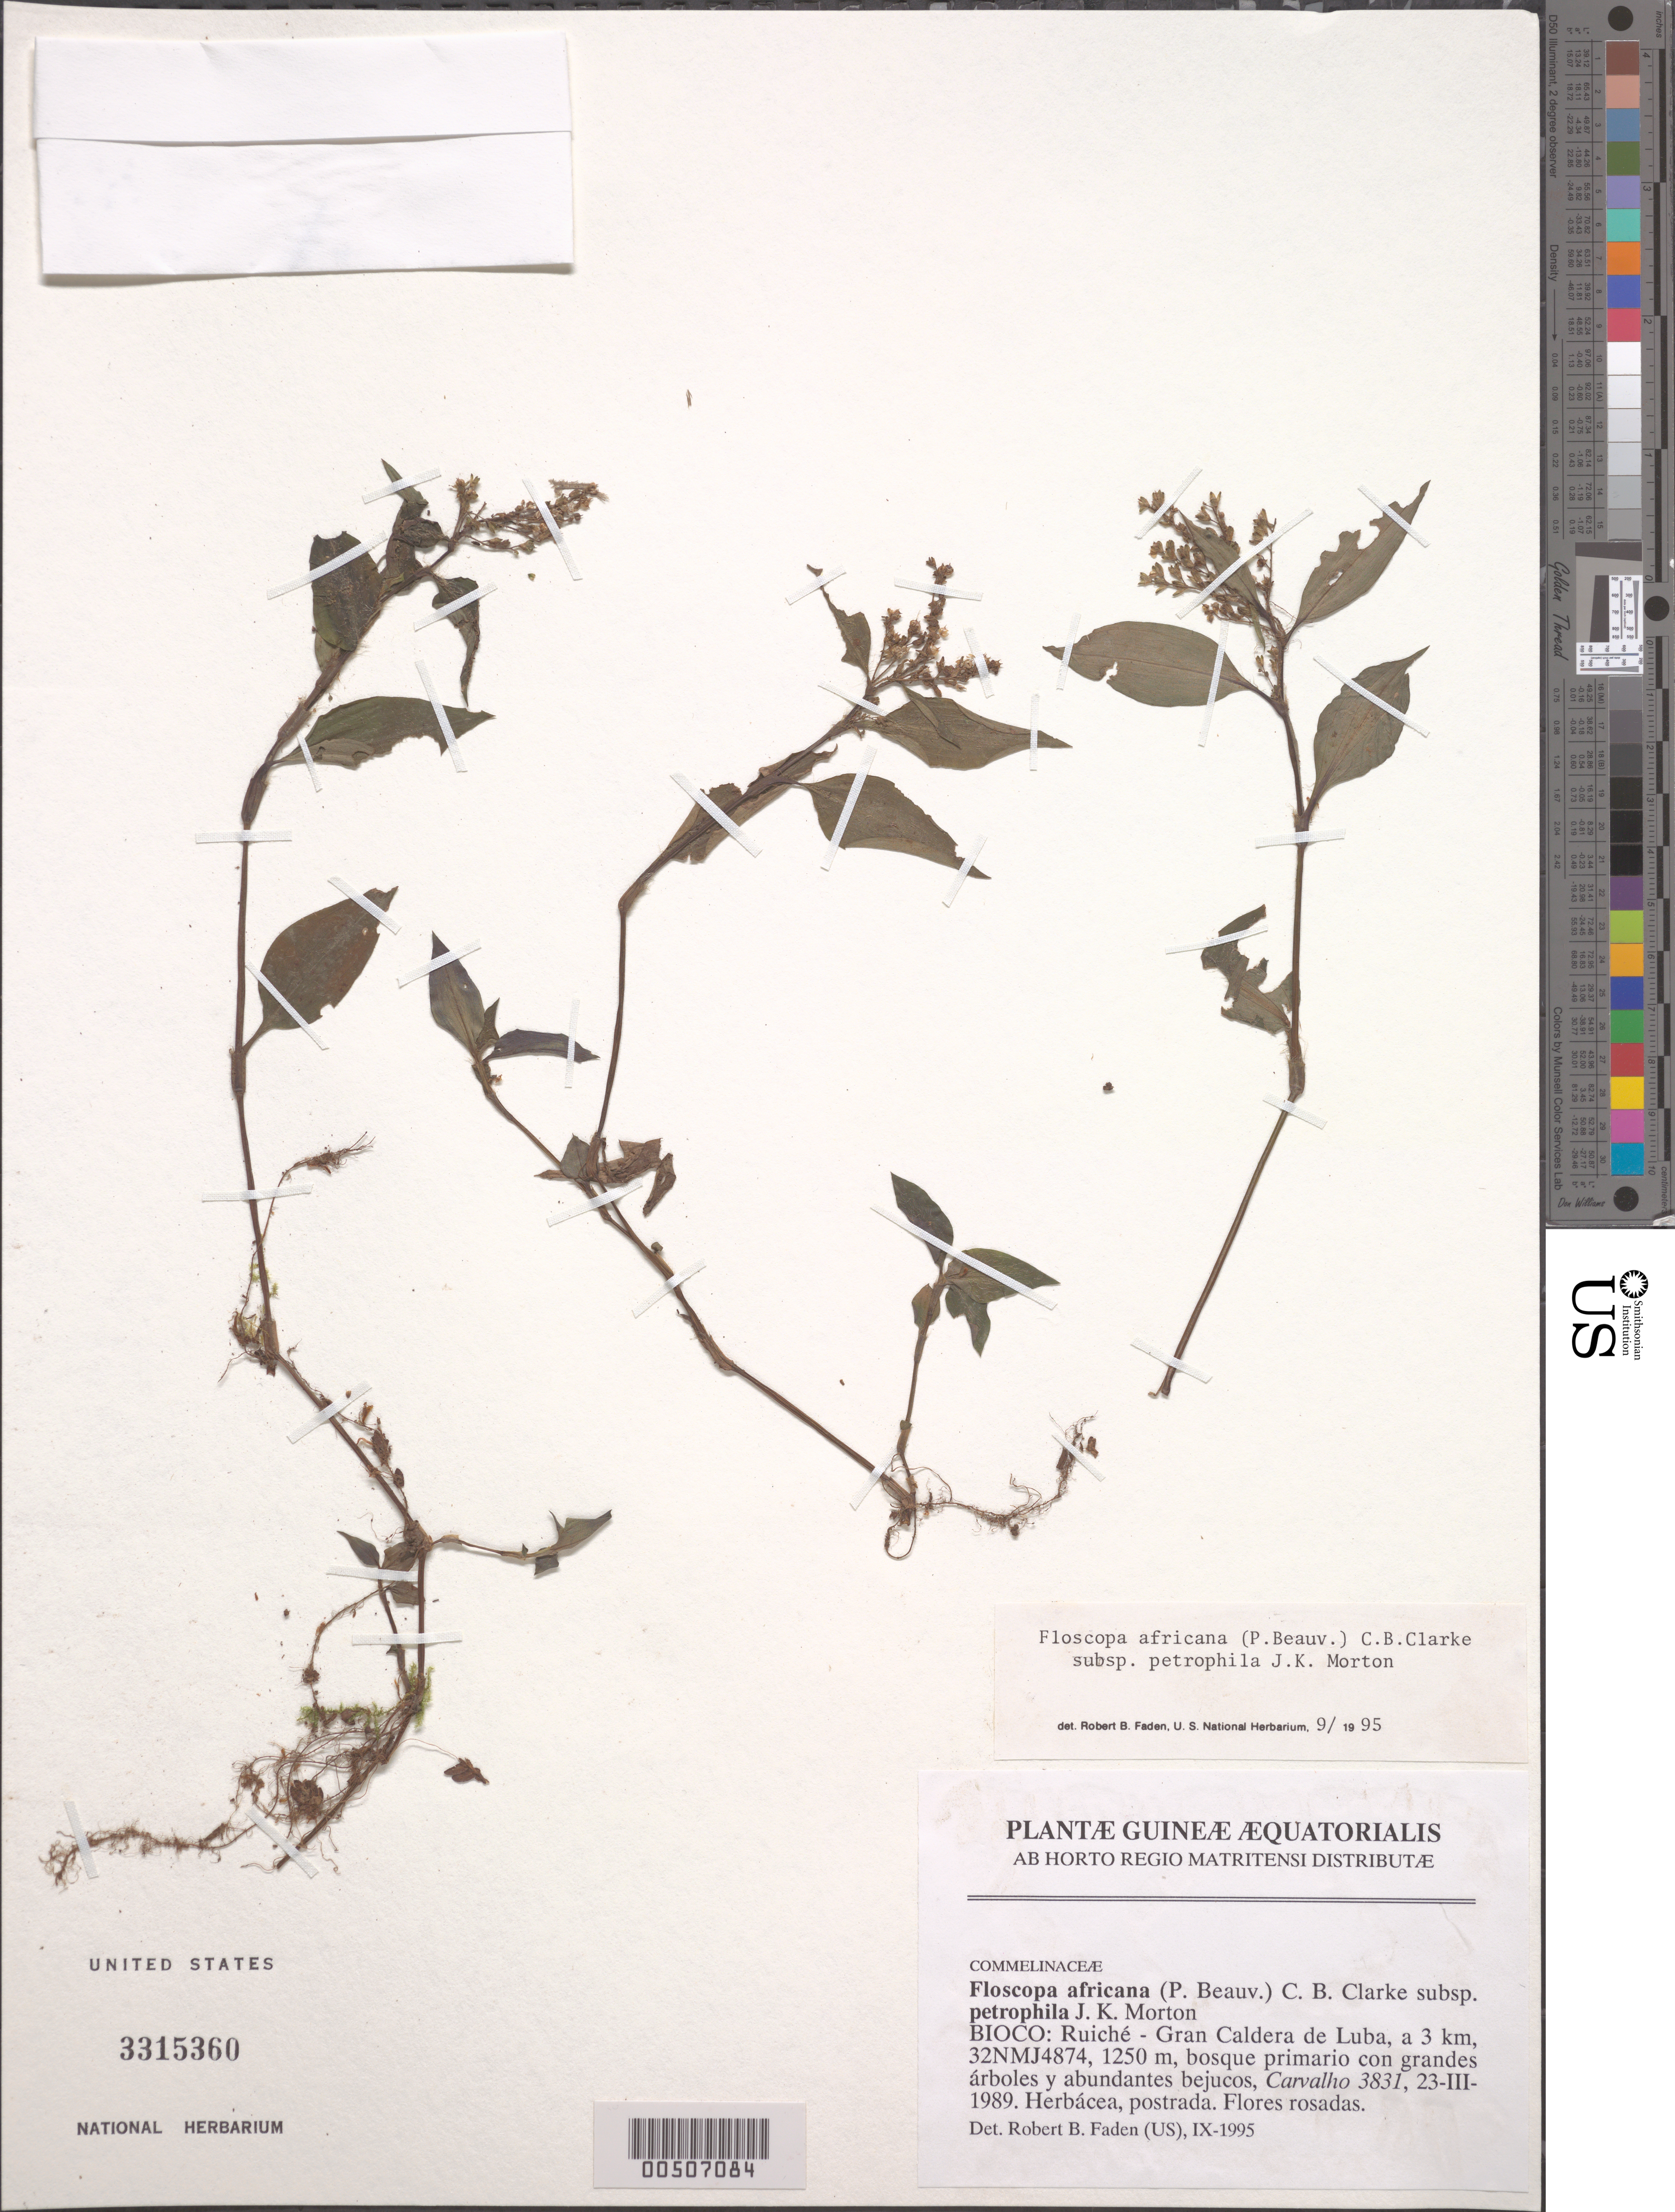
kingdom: Plantae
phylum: Tracheophyta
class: Liliopsida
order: Commelinales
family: Commelinaceae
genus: Floscopa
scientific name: Floscopa africana subsp. petrophila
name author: J.K. Morton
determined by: Faden, Robert B., (US), Smithsonian Institution - National Museum of Natural History (UNITED STATES)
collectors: Carvalho, --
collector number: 3831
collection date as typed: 23 Mar 1989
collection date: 1989-03-23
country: Equatorial Guinea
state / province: Bioko Norte / Bioko Sur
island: Bioko Island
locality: Ruiche-Gran Caldera de Luba. [former Province of Fernando Pó (Bioko).]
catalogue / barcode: US 3315360